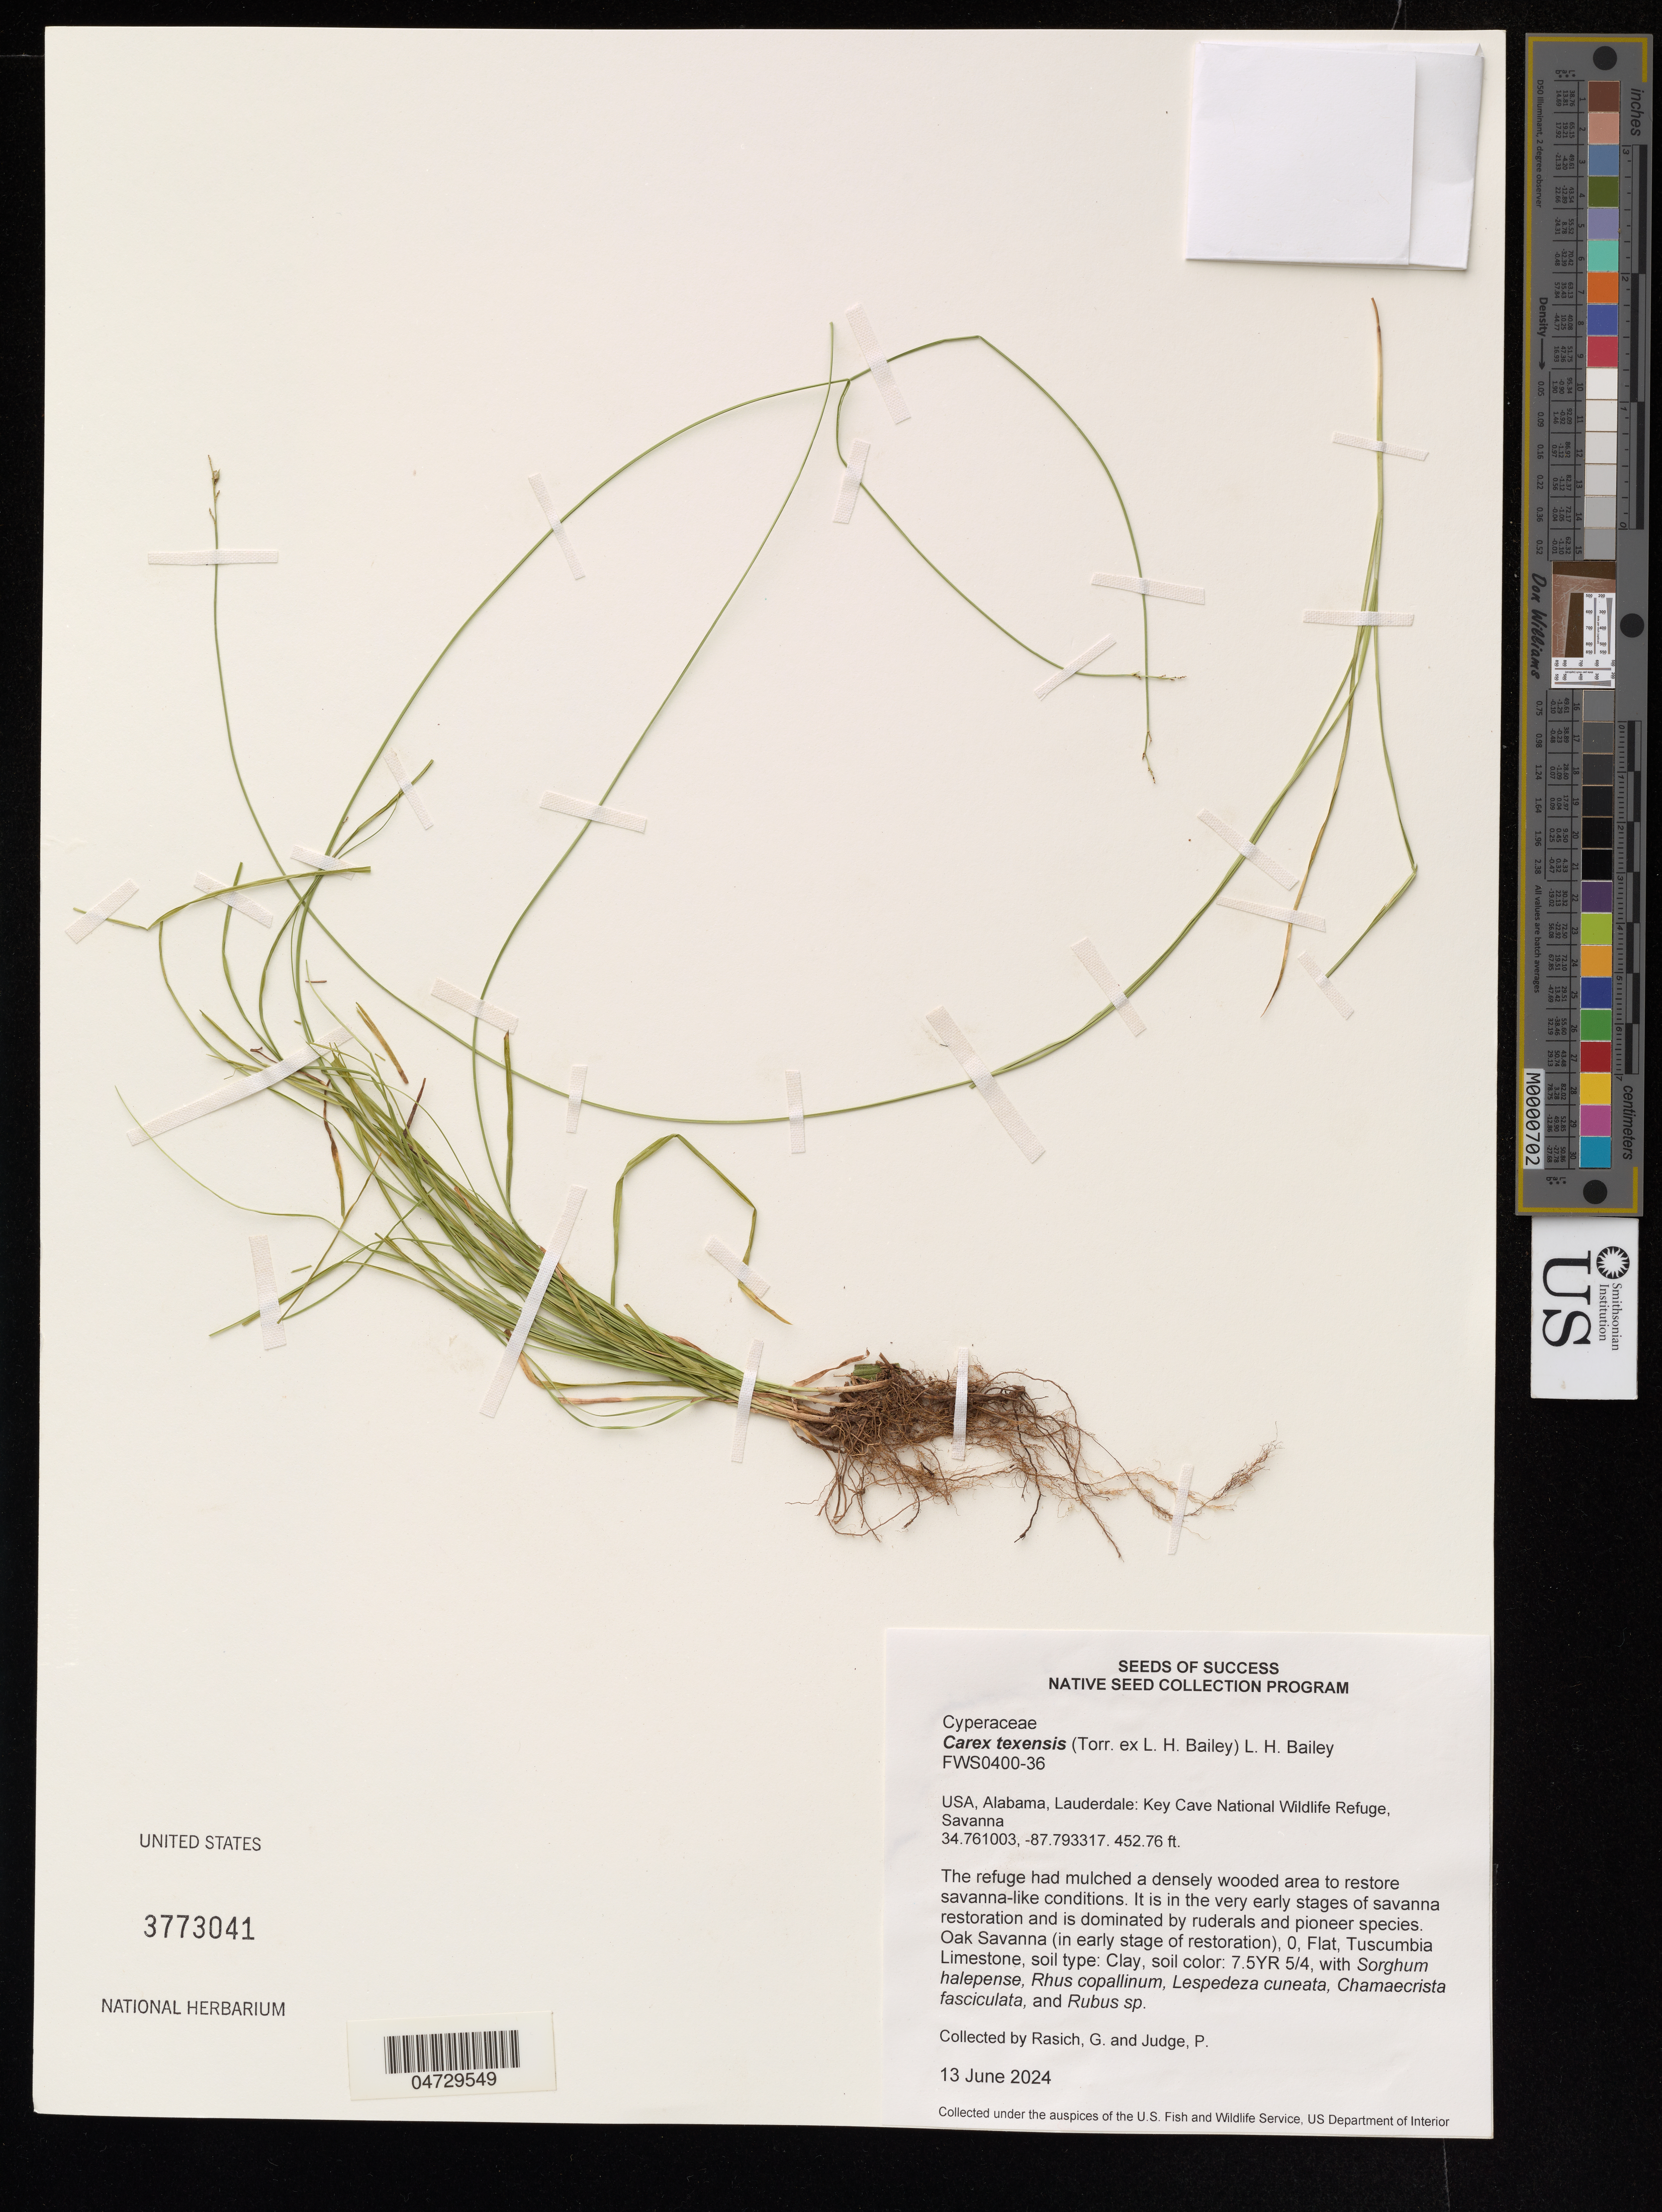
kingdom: Plantae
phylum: Tracheophyta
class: Liliopsida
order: Poales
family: Cyperaceae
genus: Carex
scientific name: Carex texensis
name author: (Torr. ex L.H. Bailey) L.H. Bailey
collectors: G. Rasich & P. Judge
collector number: FWS0400-36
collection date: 2024-06-13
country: United States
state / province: Alabama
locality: Lauderdale: Key Cave National Wildlife Refuge, Savanna.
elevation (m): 138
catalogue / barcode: US 3773041